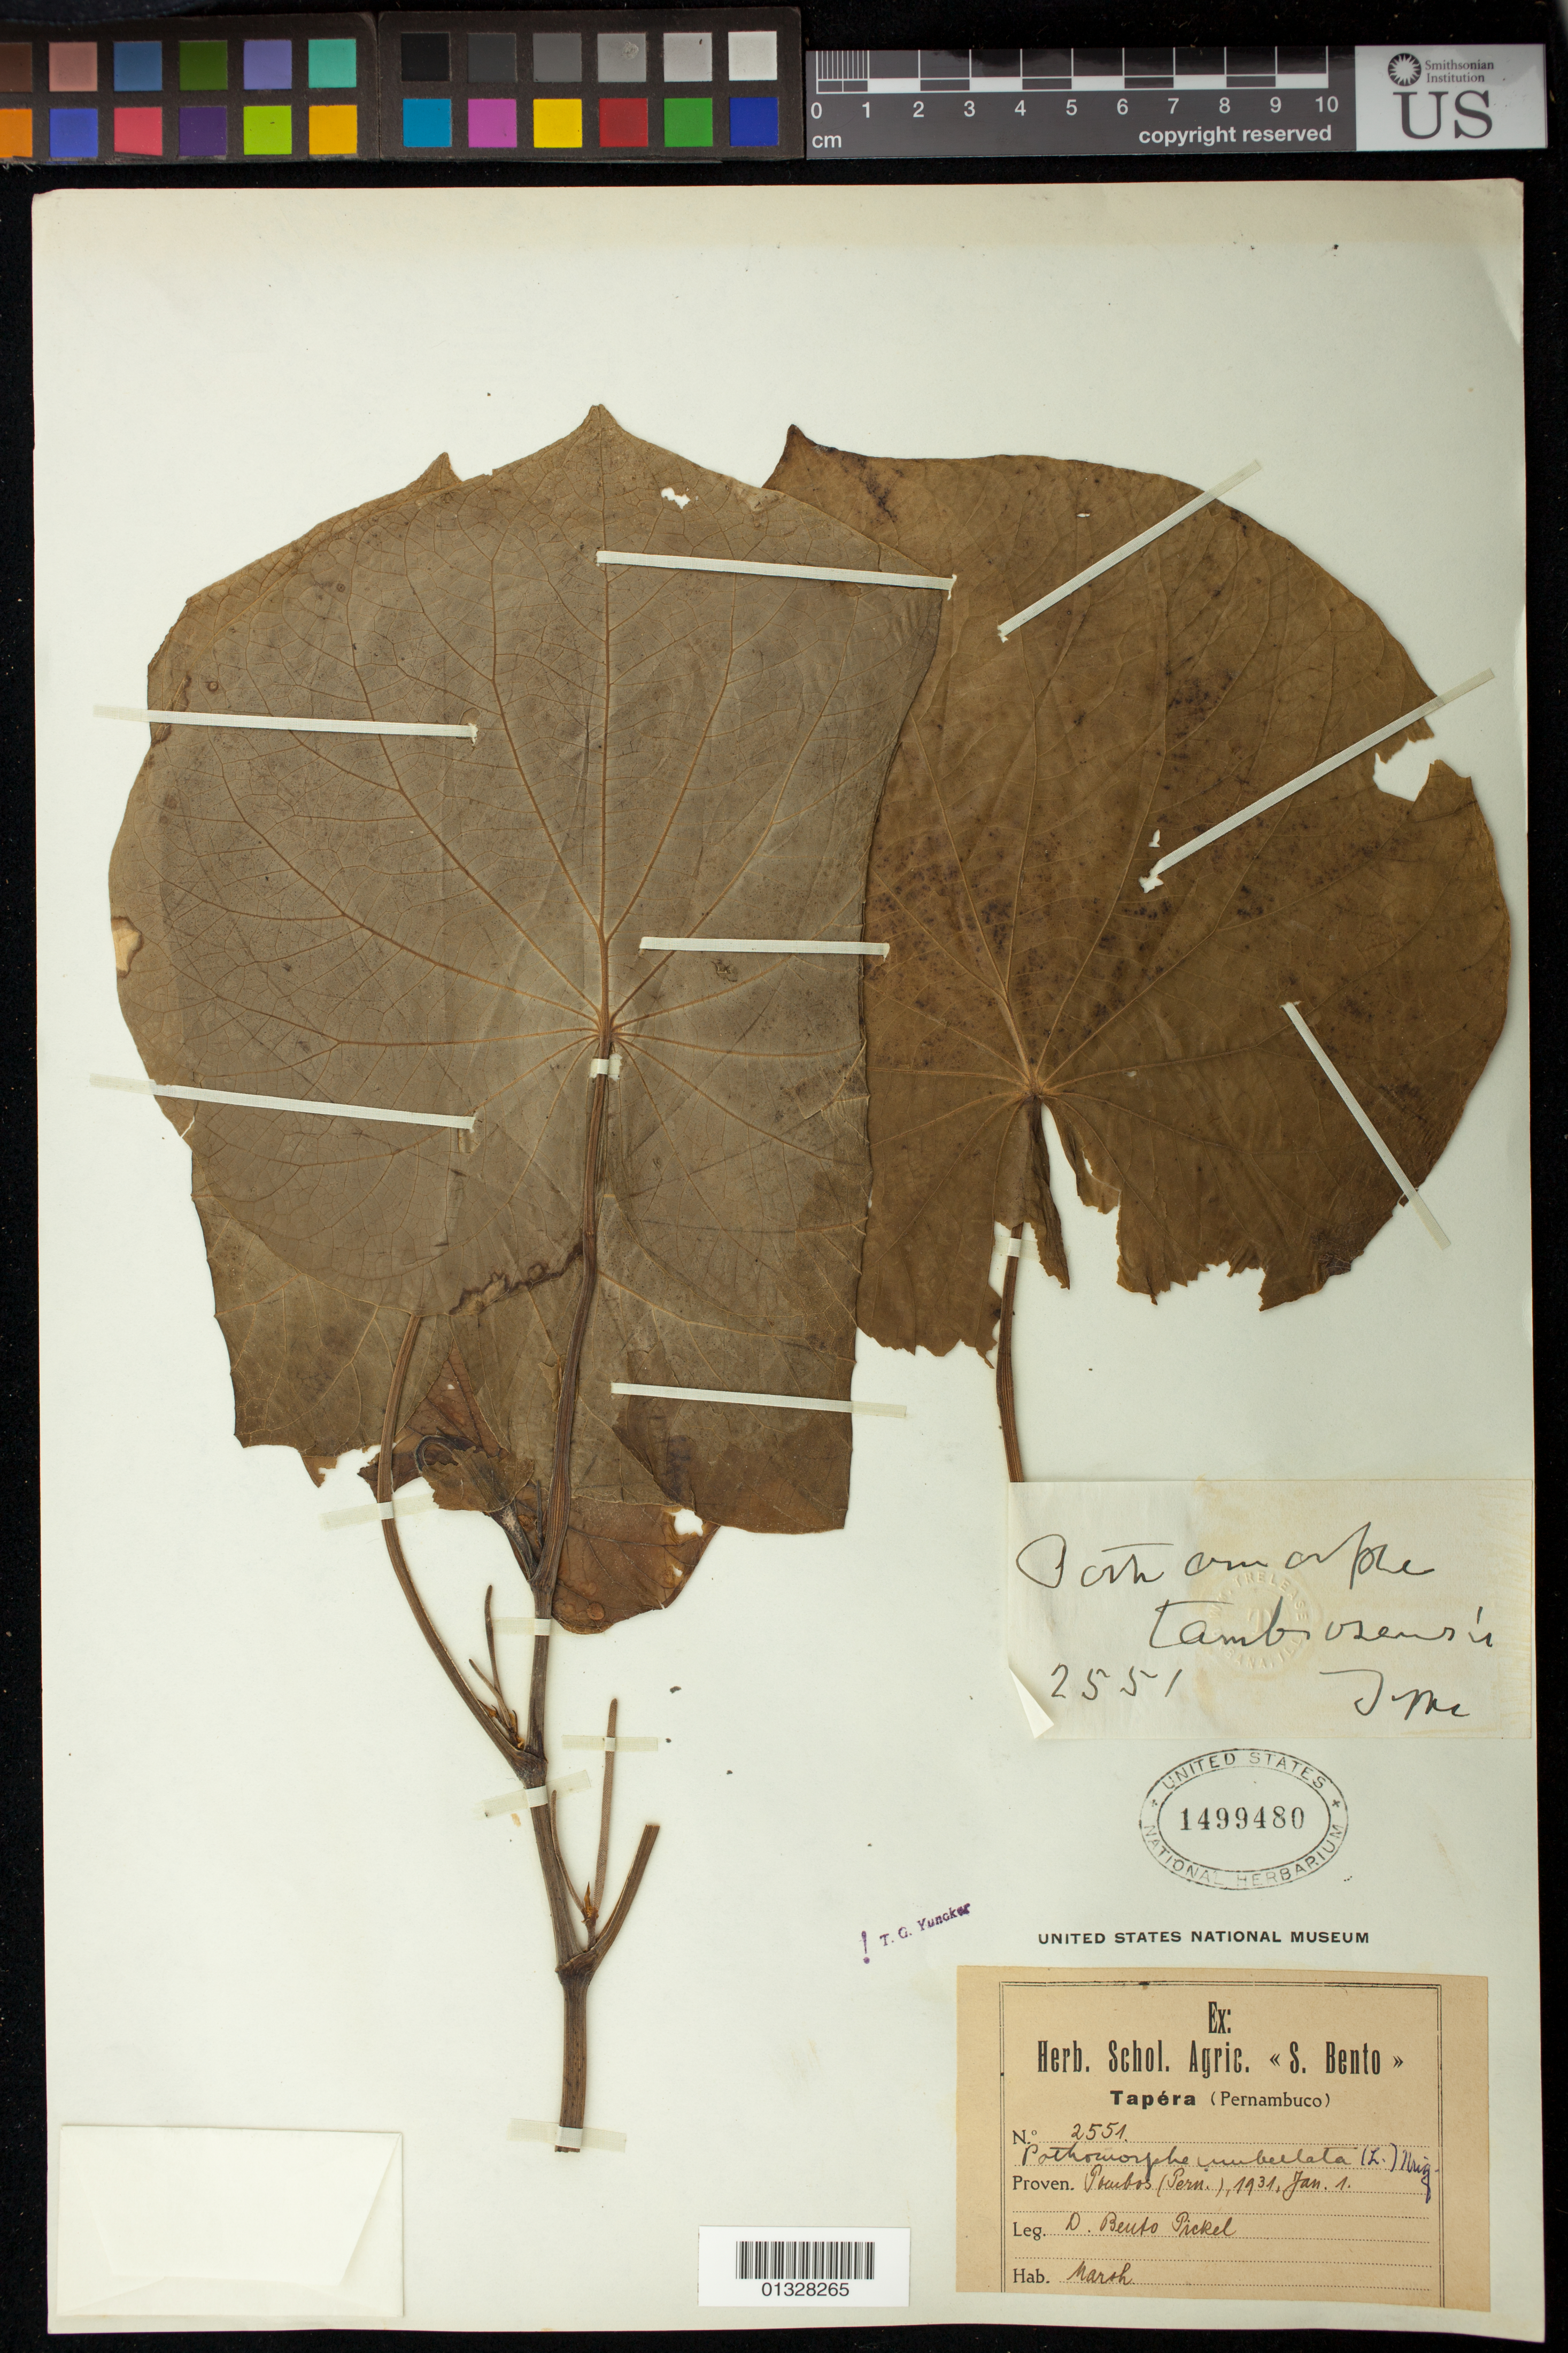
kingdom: Plantae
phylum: Tracheophyta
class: Magnoliopsida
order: Piperales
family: Piperaceae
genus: Piper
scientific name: Piper umbellatum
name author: L.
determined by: Strong, M. T., (US), Smithsonian Institution - National Museum of Natural History (UNITED STATES)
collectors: B. J. Pickel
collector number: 2551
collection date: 1931-01-01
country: Brazil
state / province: Pernambuco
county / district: Pombos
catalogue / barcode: US 1499480